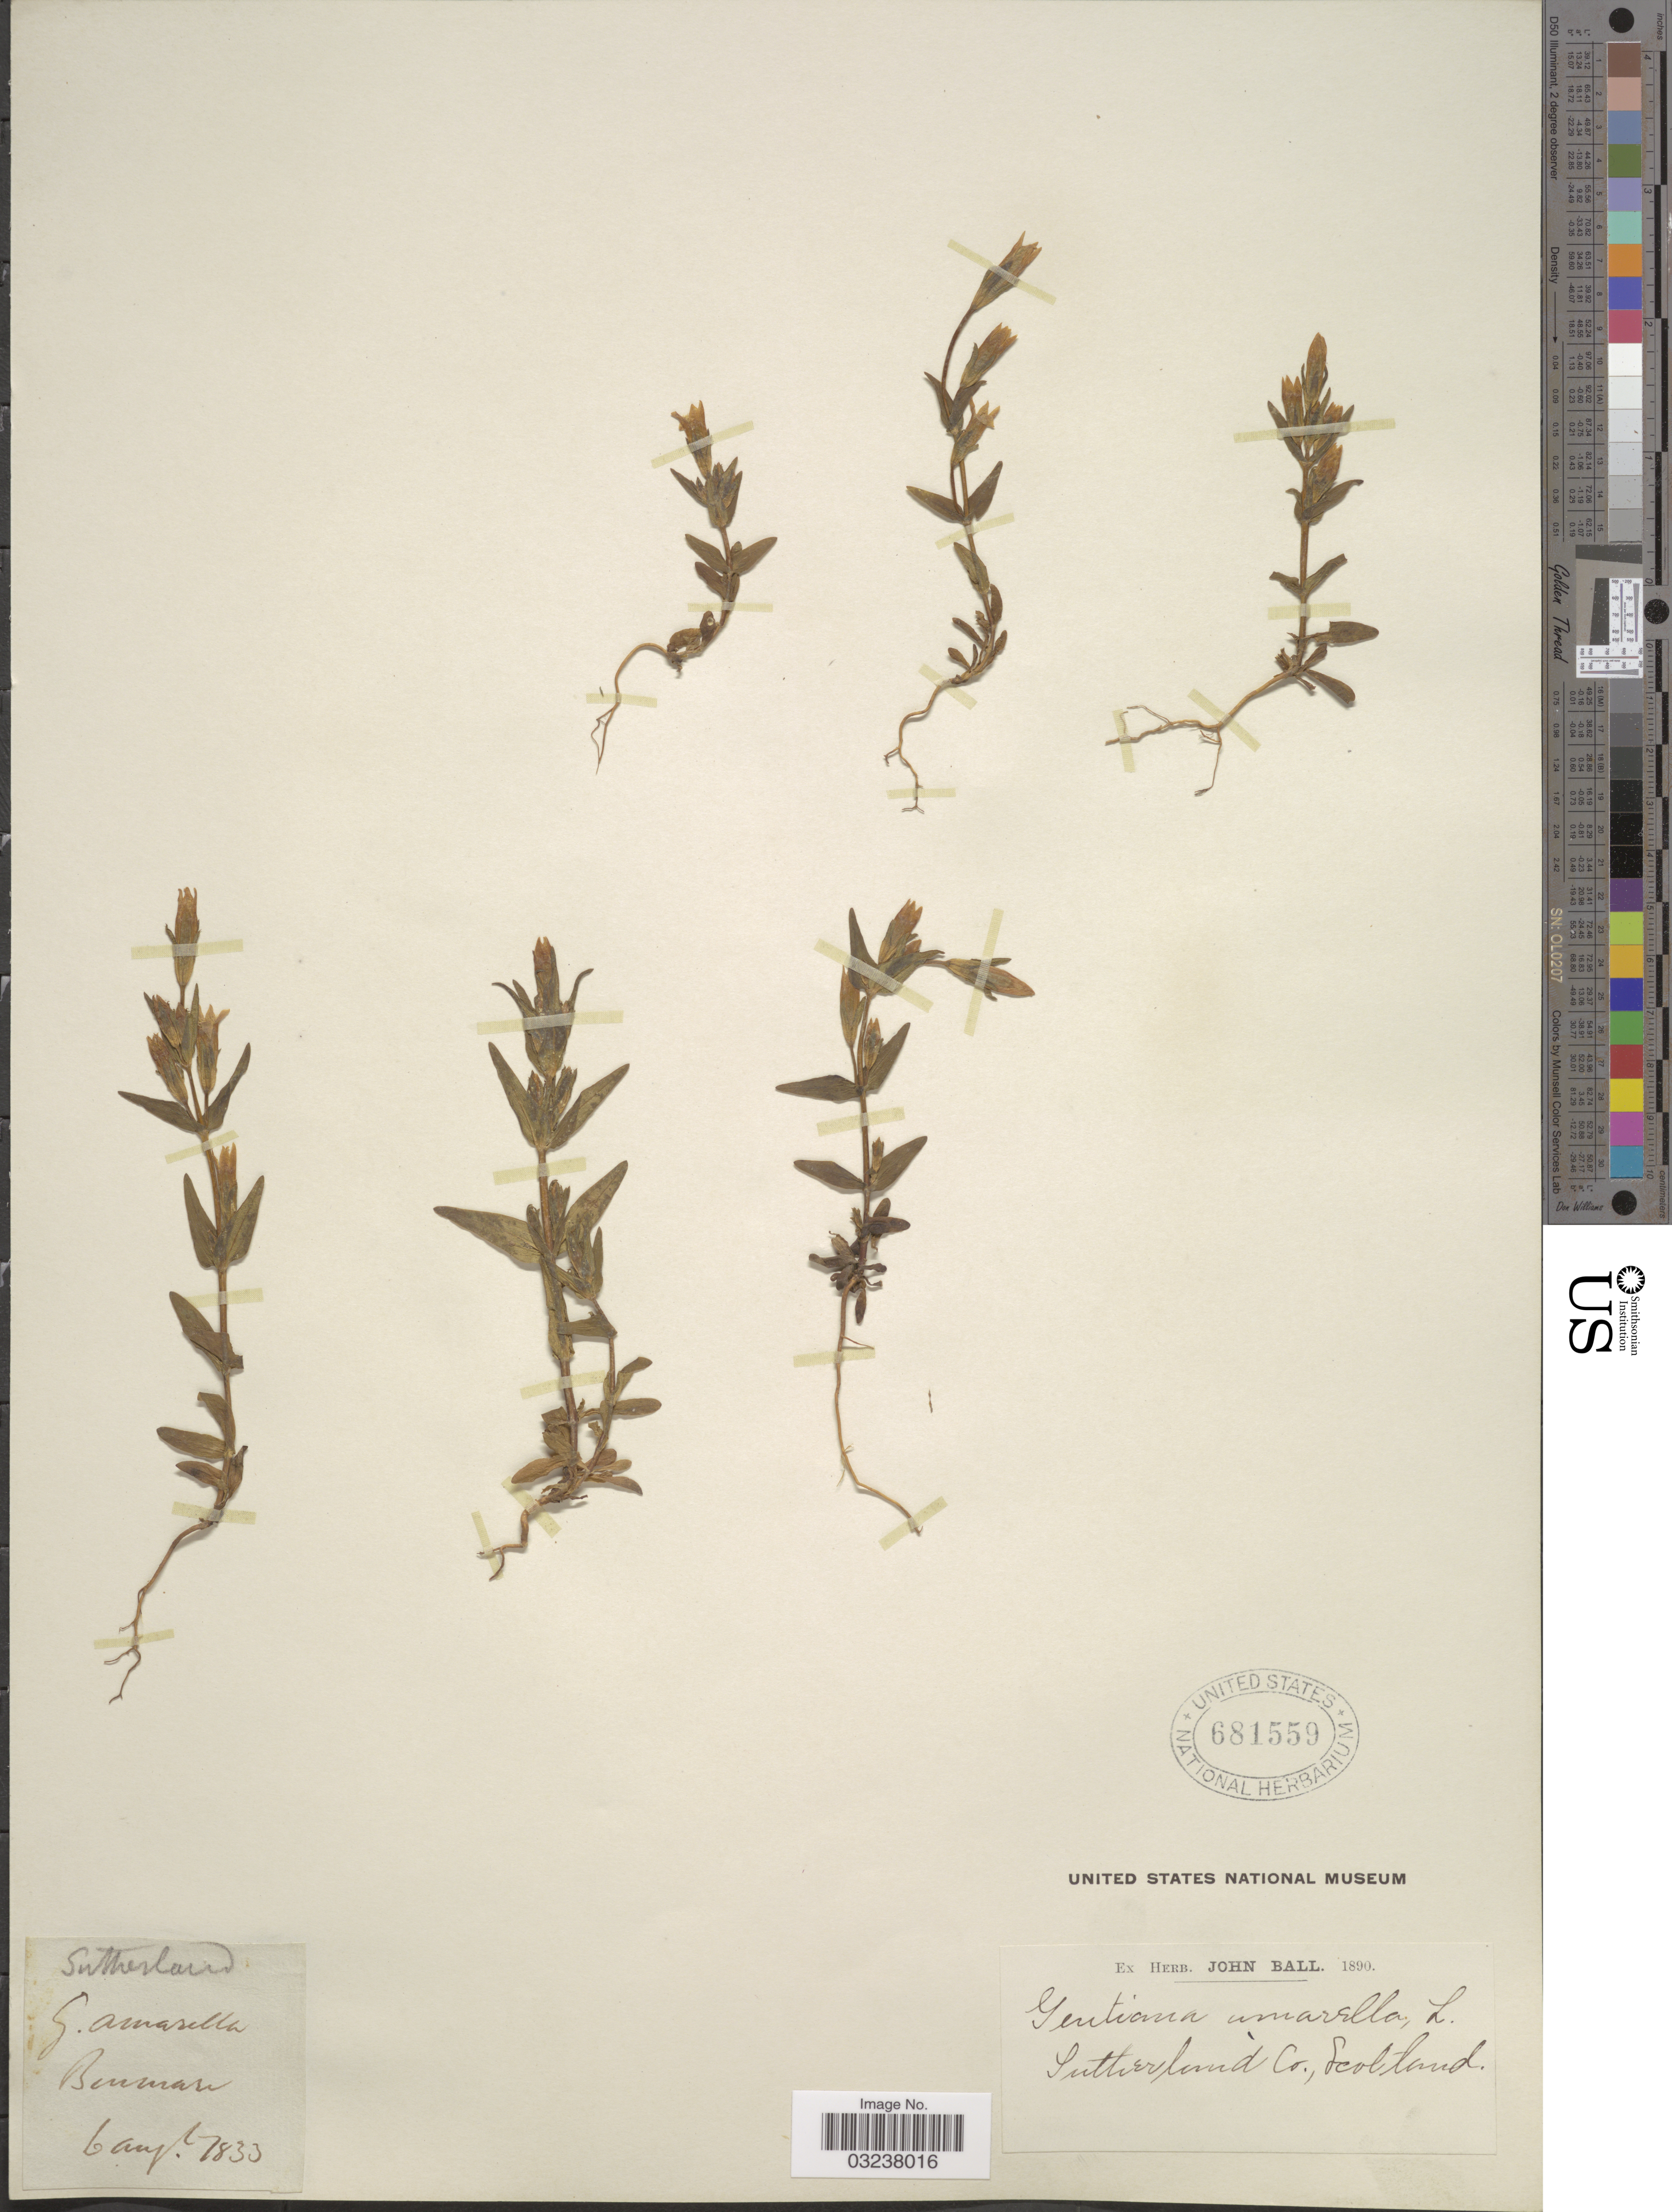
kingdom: Plantae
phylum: Tracheophyta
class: Magnoliopsida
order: Gentianales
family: Gentianaceae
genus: Gentianella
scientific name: Gentianella amarella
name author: (L.) Börner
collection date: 1833-08-06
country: United Kingdom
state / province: Scotland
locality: Sutherland Co.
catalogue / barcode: US 681559